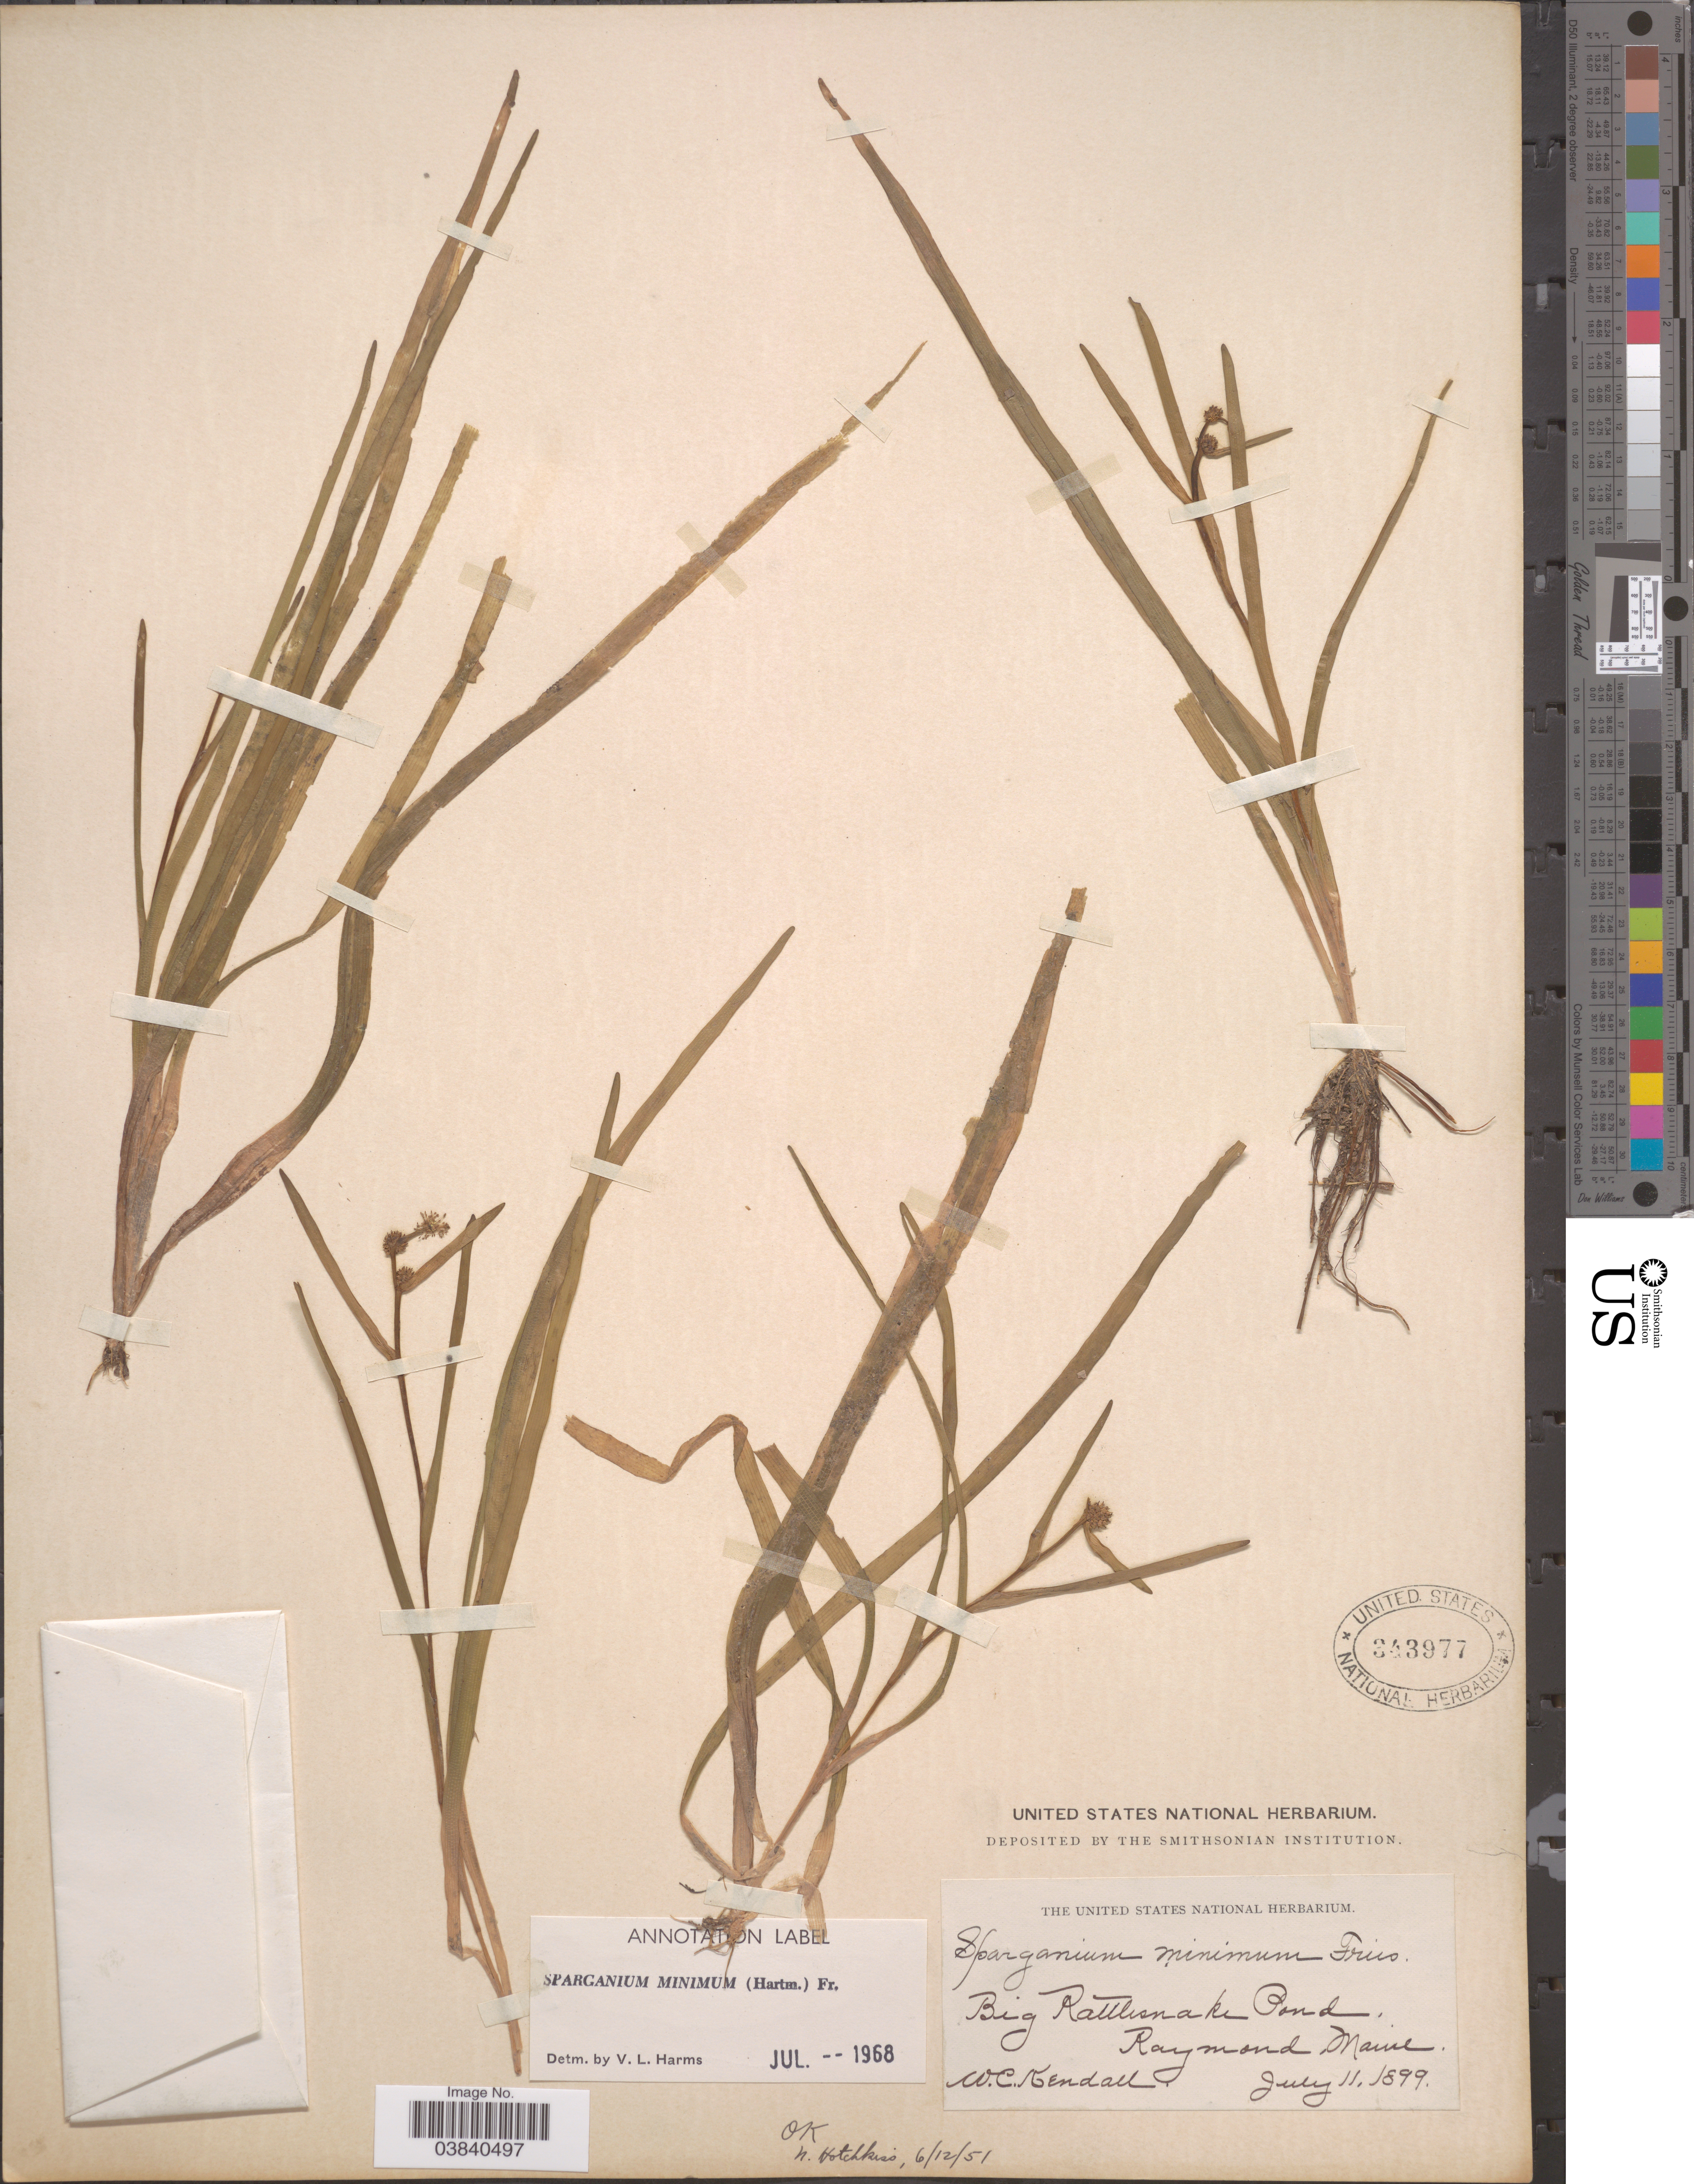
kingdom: Plantae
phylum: Tracheophyta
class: Liliopsida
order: Poales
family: Typhaceae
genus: Sparganium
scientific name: Sparganium minimum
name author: Wallr.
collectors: W. Kendall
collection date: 1899-07-11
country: United States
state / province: Maine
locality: Big Rattlesnake Pond, Raymond.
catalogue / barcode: US 343977